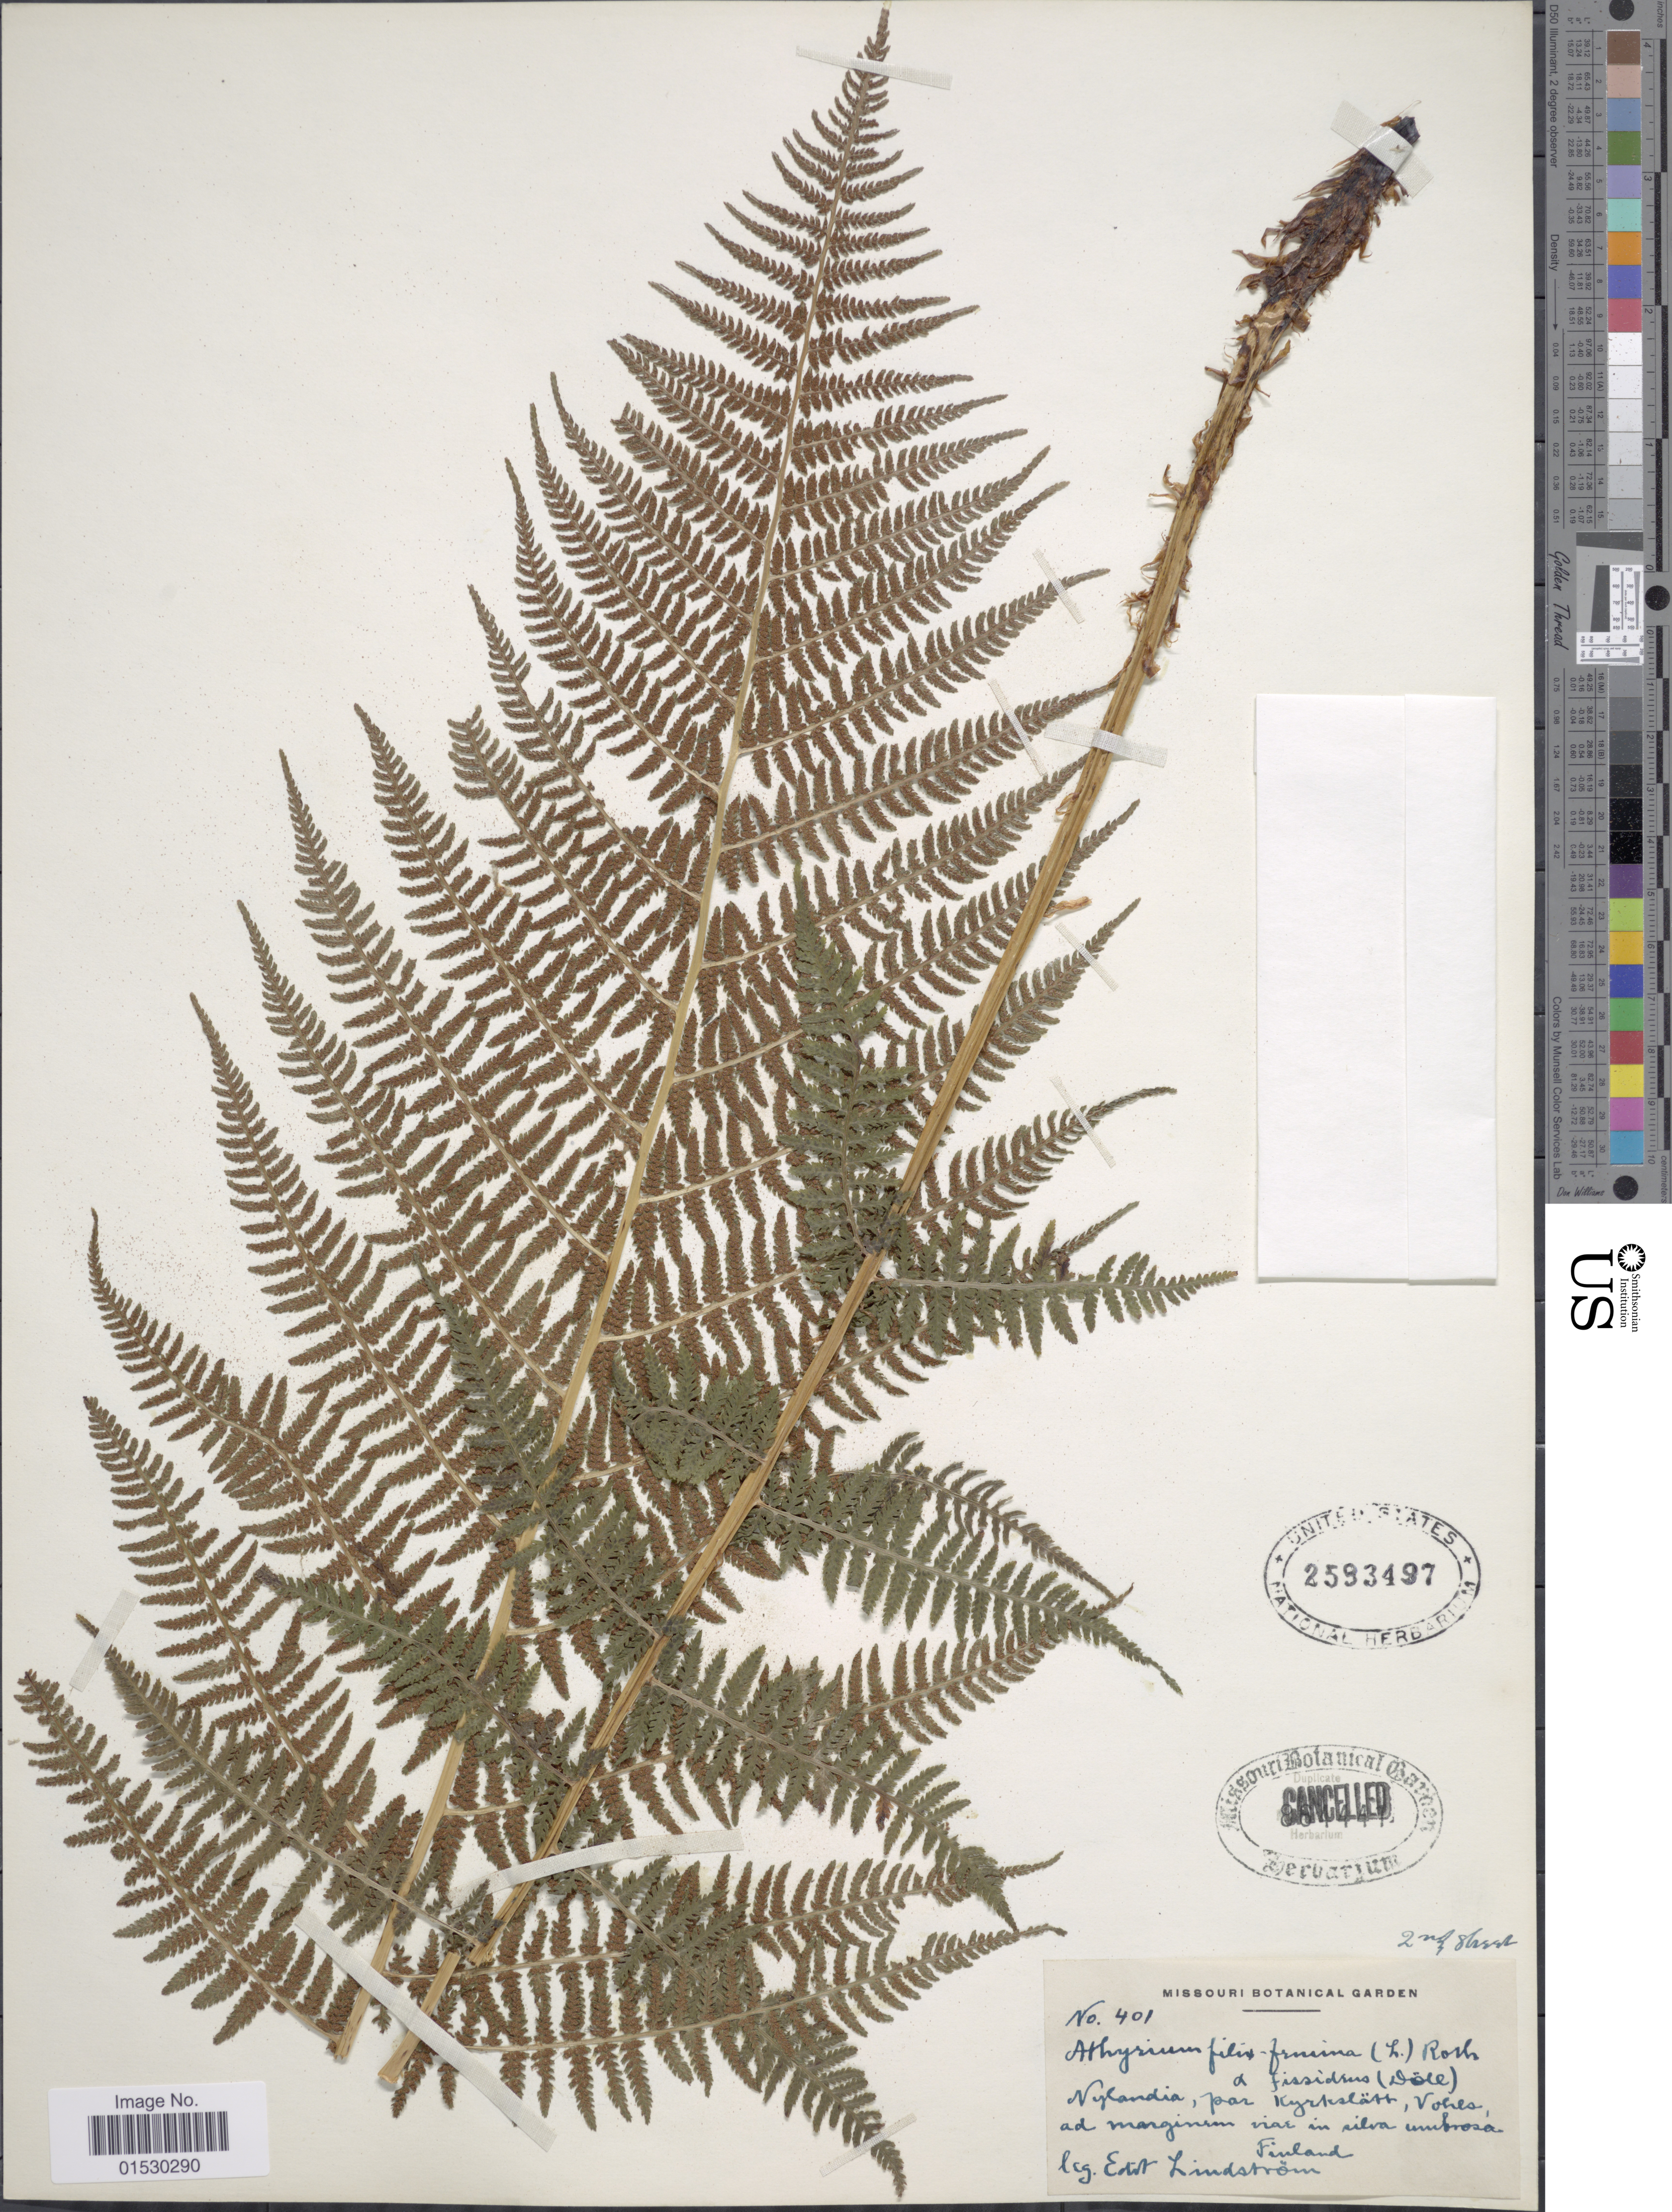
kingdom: Plantae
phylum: Tracheophyta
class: Polypodiopsida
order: Polypodiales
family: Athyriaceae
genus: Athyrium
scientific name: Athyrium filix-femina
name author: (L.) Roth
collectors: Lindstrom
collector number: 401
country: Finland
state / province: Uusimaa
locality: Kyrkslätt [Kirkkonummi]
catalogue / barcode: US 2593497